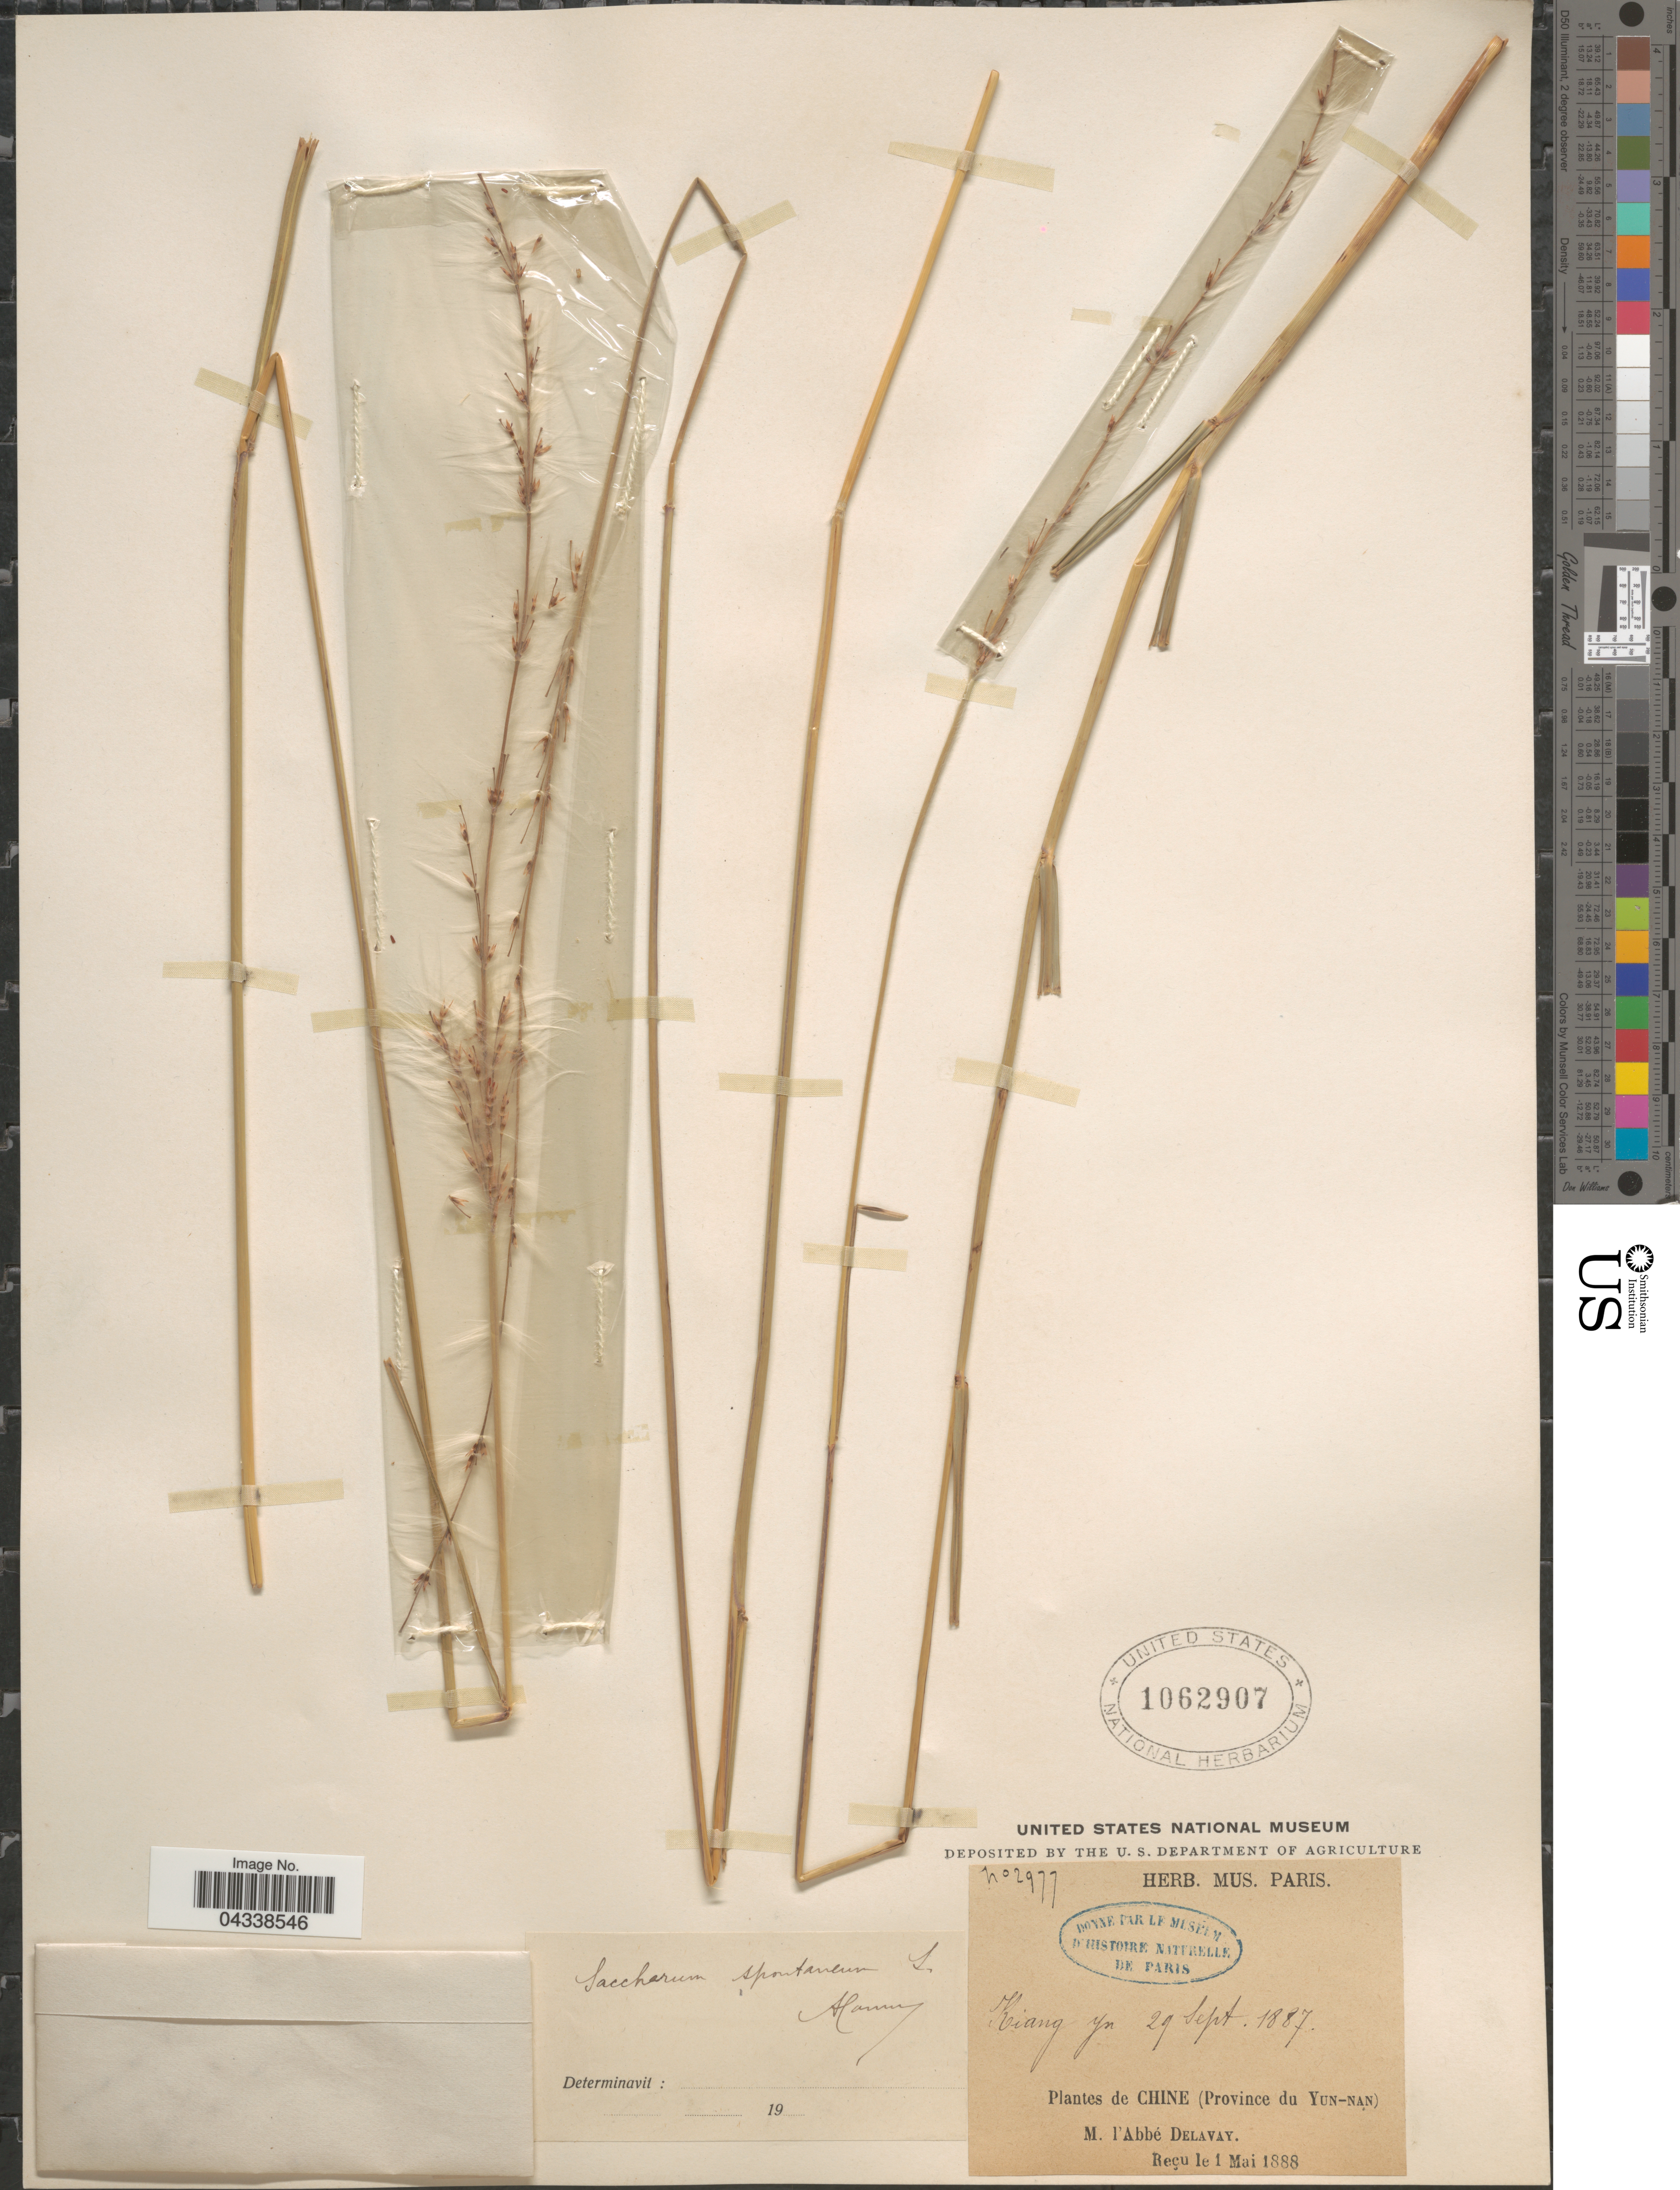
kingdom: Plantae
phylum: Tracheophyta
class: Liliopsida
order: Poales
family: Poaceae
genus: Saccharum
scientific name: Saccharum spontaneum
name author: L.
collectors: P. Delavay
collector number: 2977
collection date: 1887-09-29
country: China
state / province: Yunnan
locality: Kiang yu. Province du Yun-nan.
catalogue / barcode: US 1062907